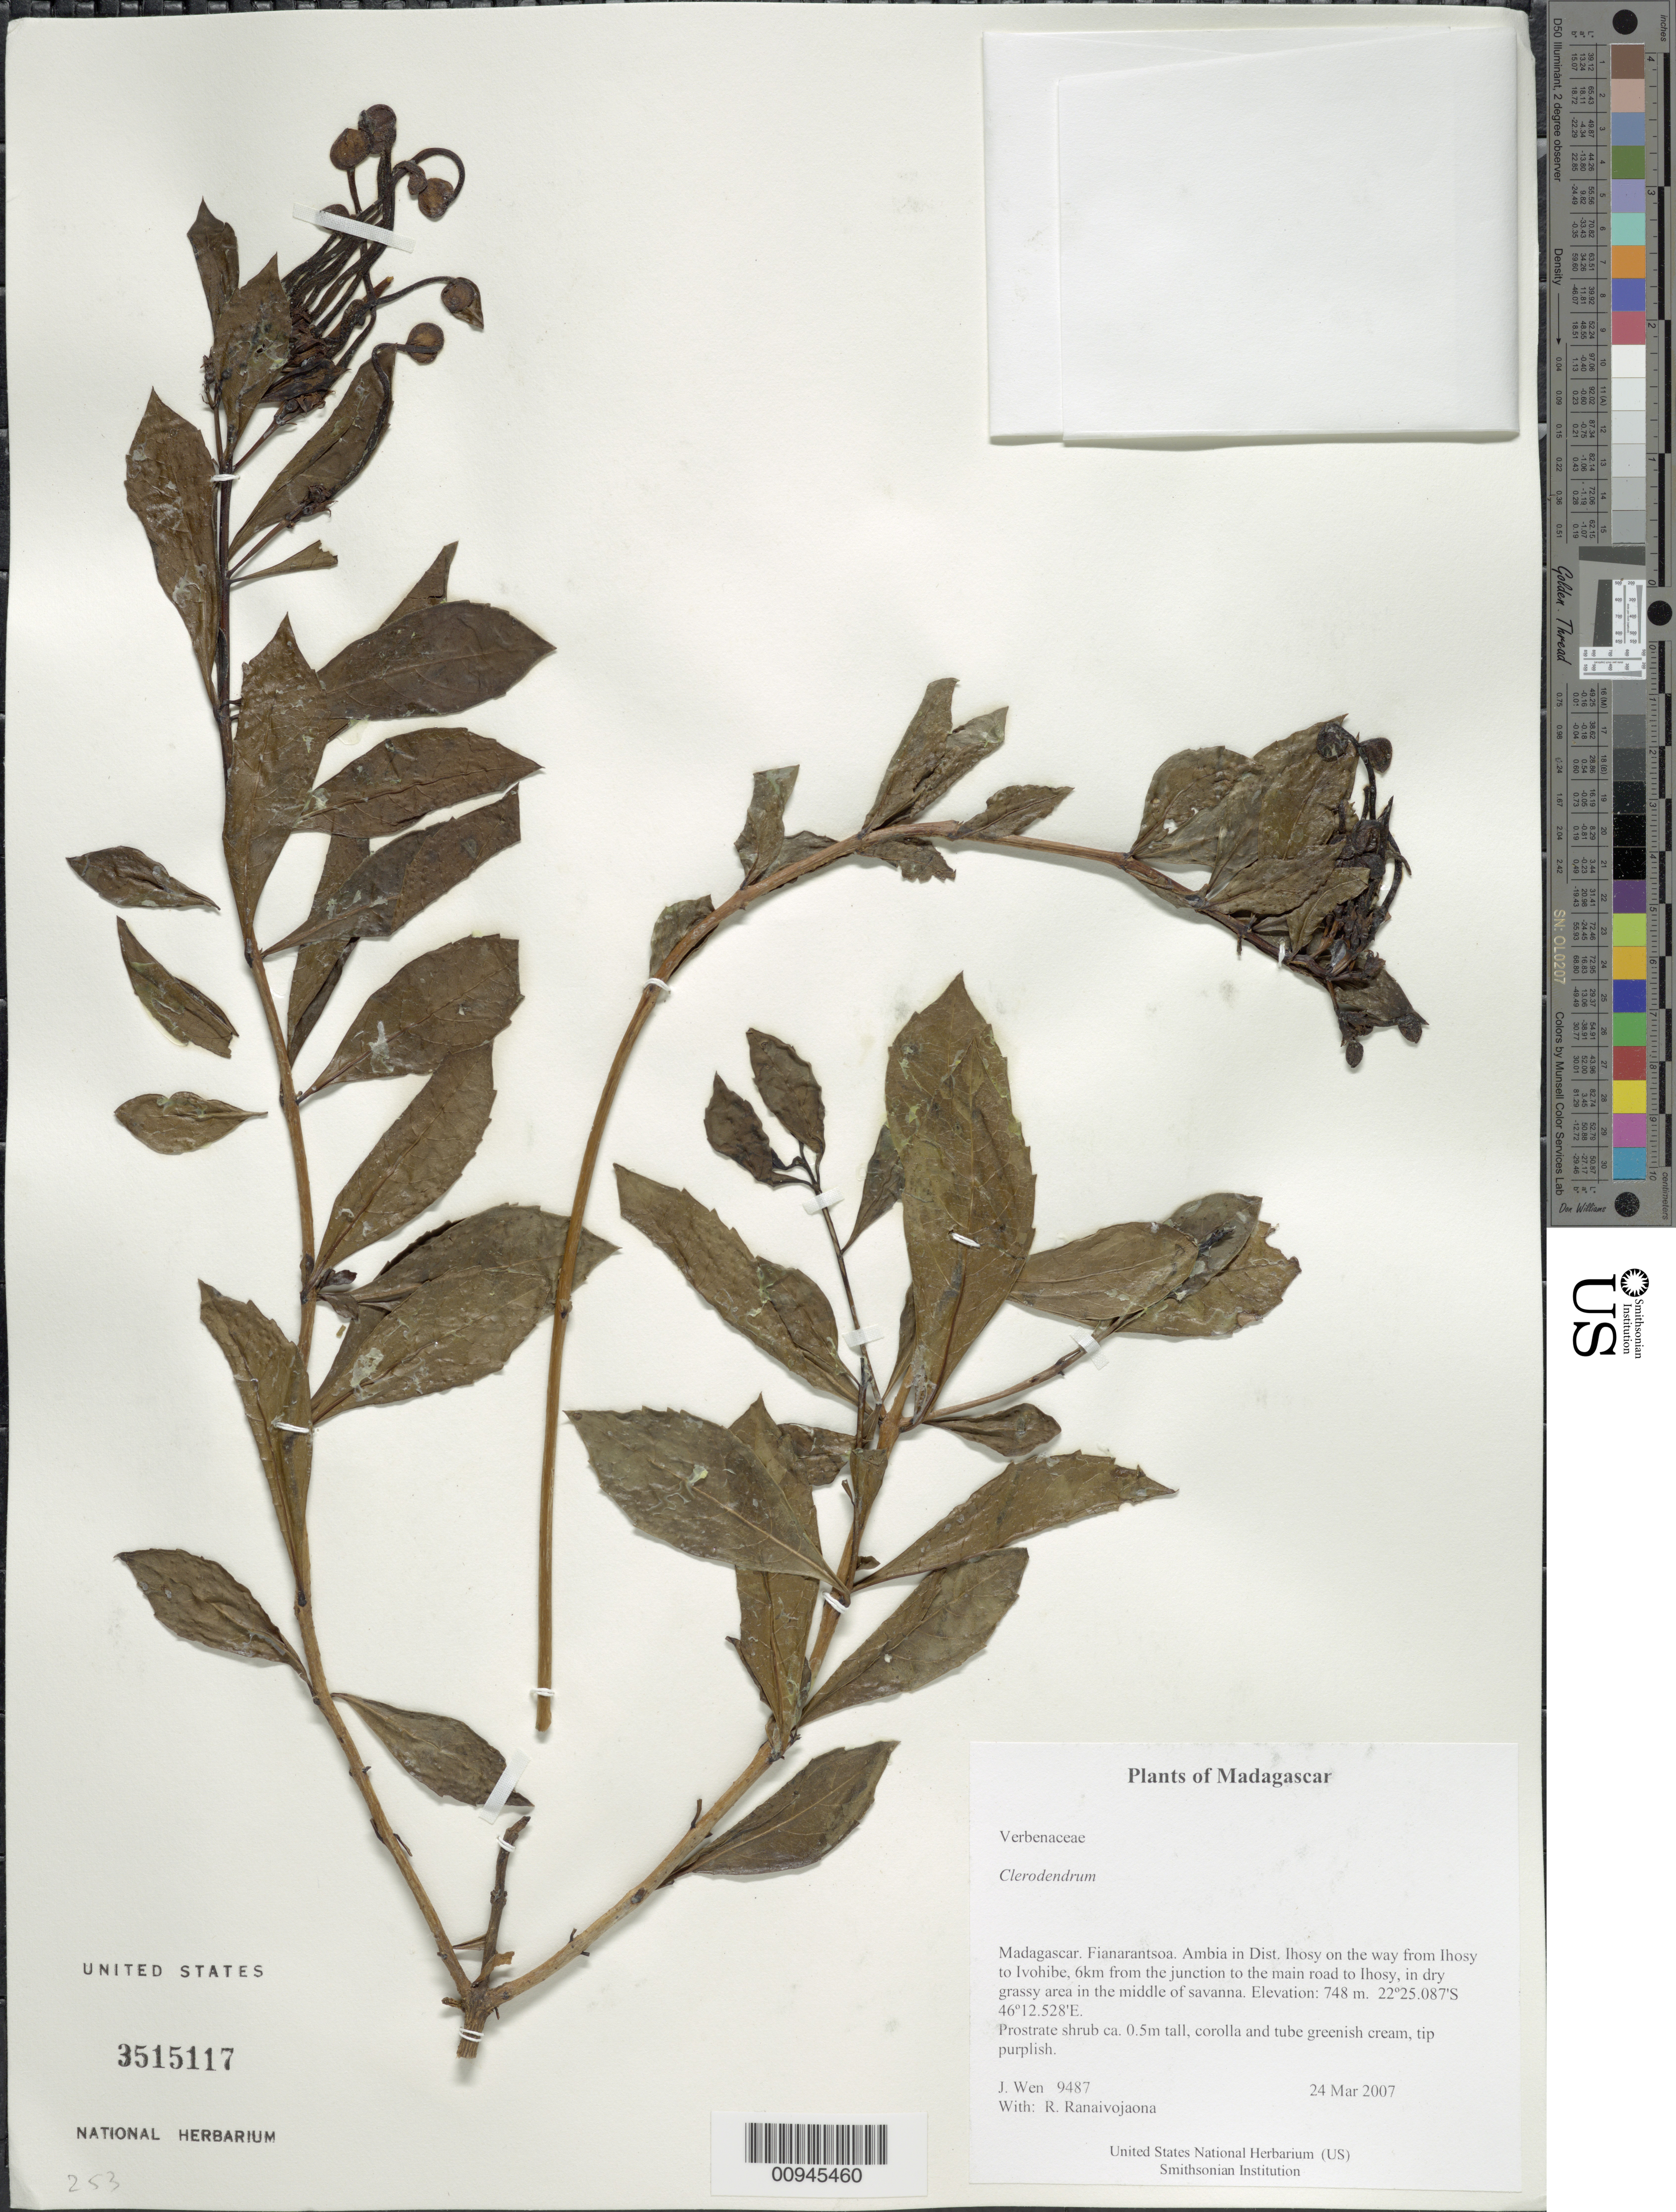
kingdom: Plantae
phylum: Tracheophyta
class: Magnoliopsida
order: Lamiales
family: Lamiaceae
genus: Clerodendrum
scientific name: Clerodendrum sp.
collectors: J. Wen & R. Ranaivojaona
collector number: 9487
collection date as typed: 24 Mar 2007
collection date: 2007-03-24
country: Madagascar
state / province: Ihorombe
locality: Ambia in Dist. Ihosy on the way from Ihosy to Ivohibe, 6km from the junction to the main road to Ihosy, in dry grassy area in the middle of savanna.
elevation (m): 748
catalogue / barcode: US 3515117